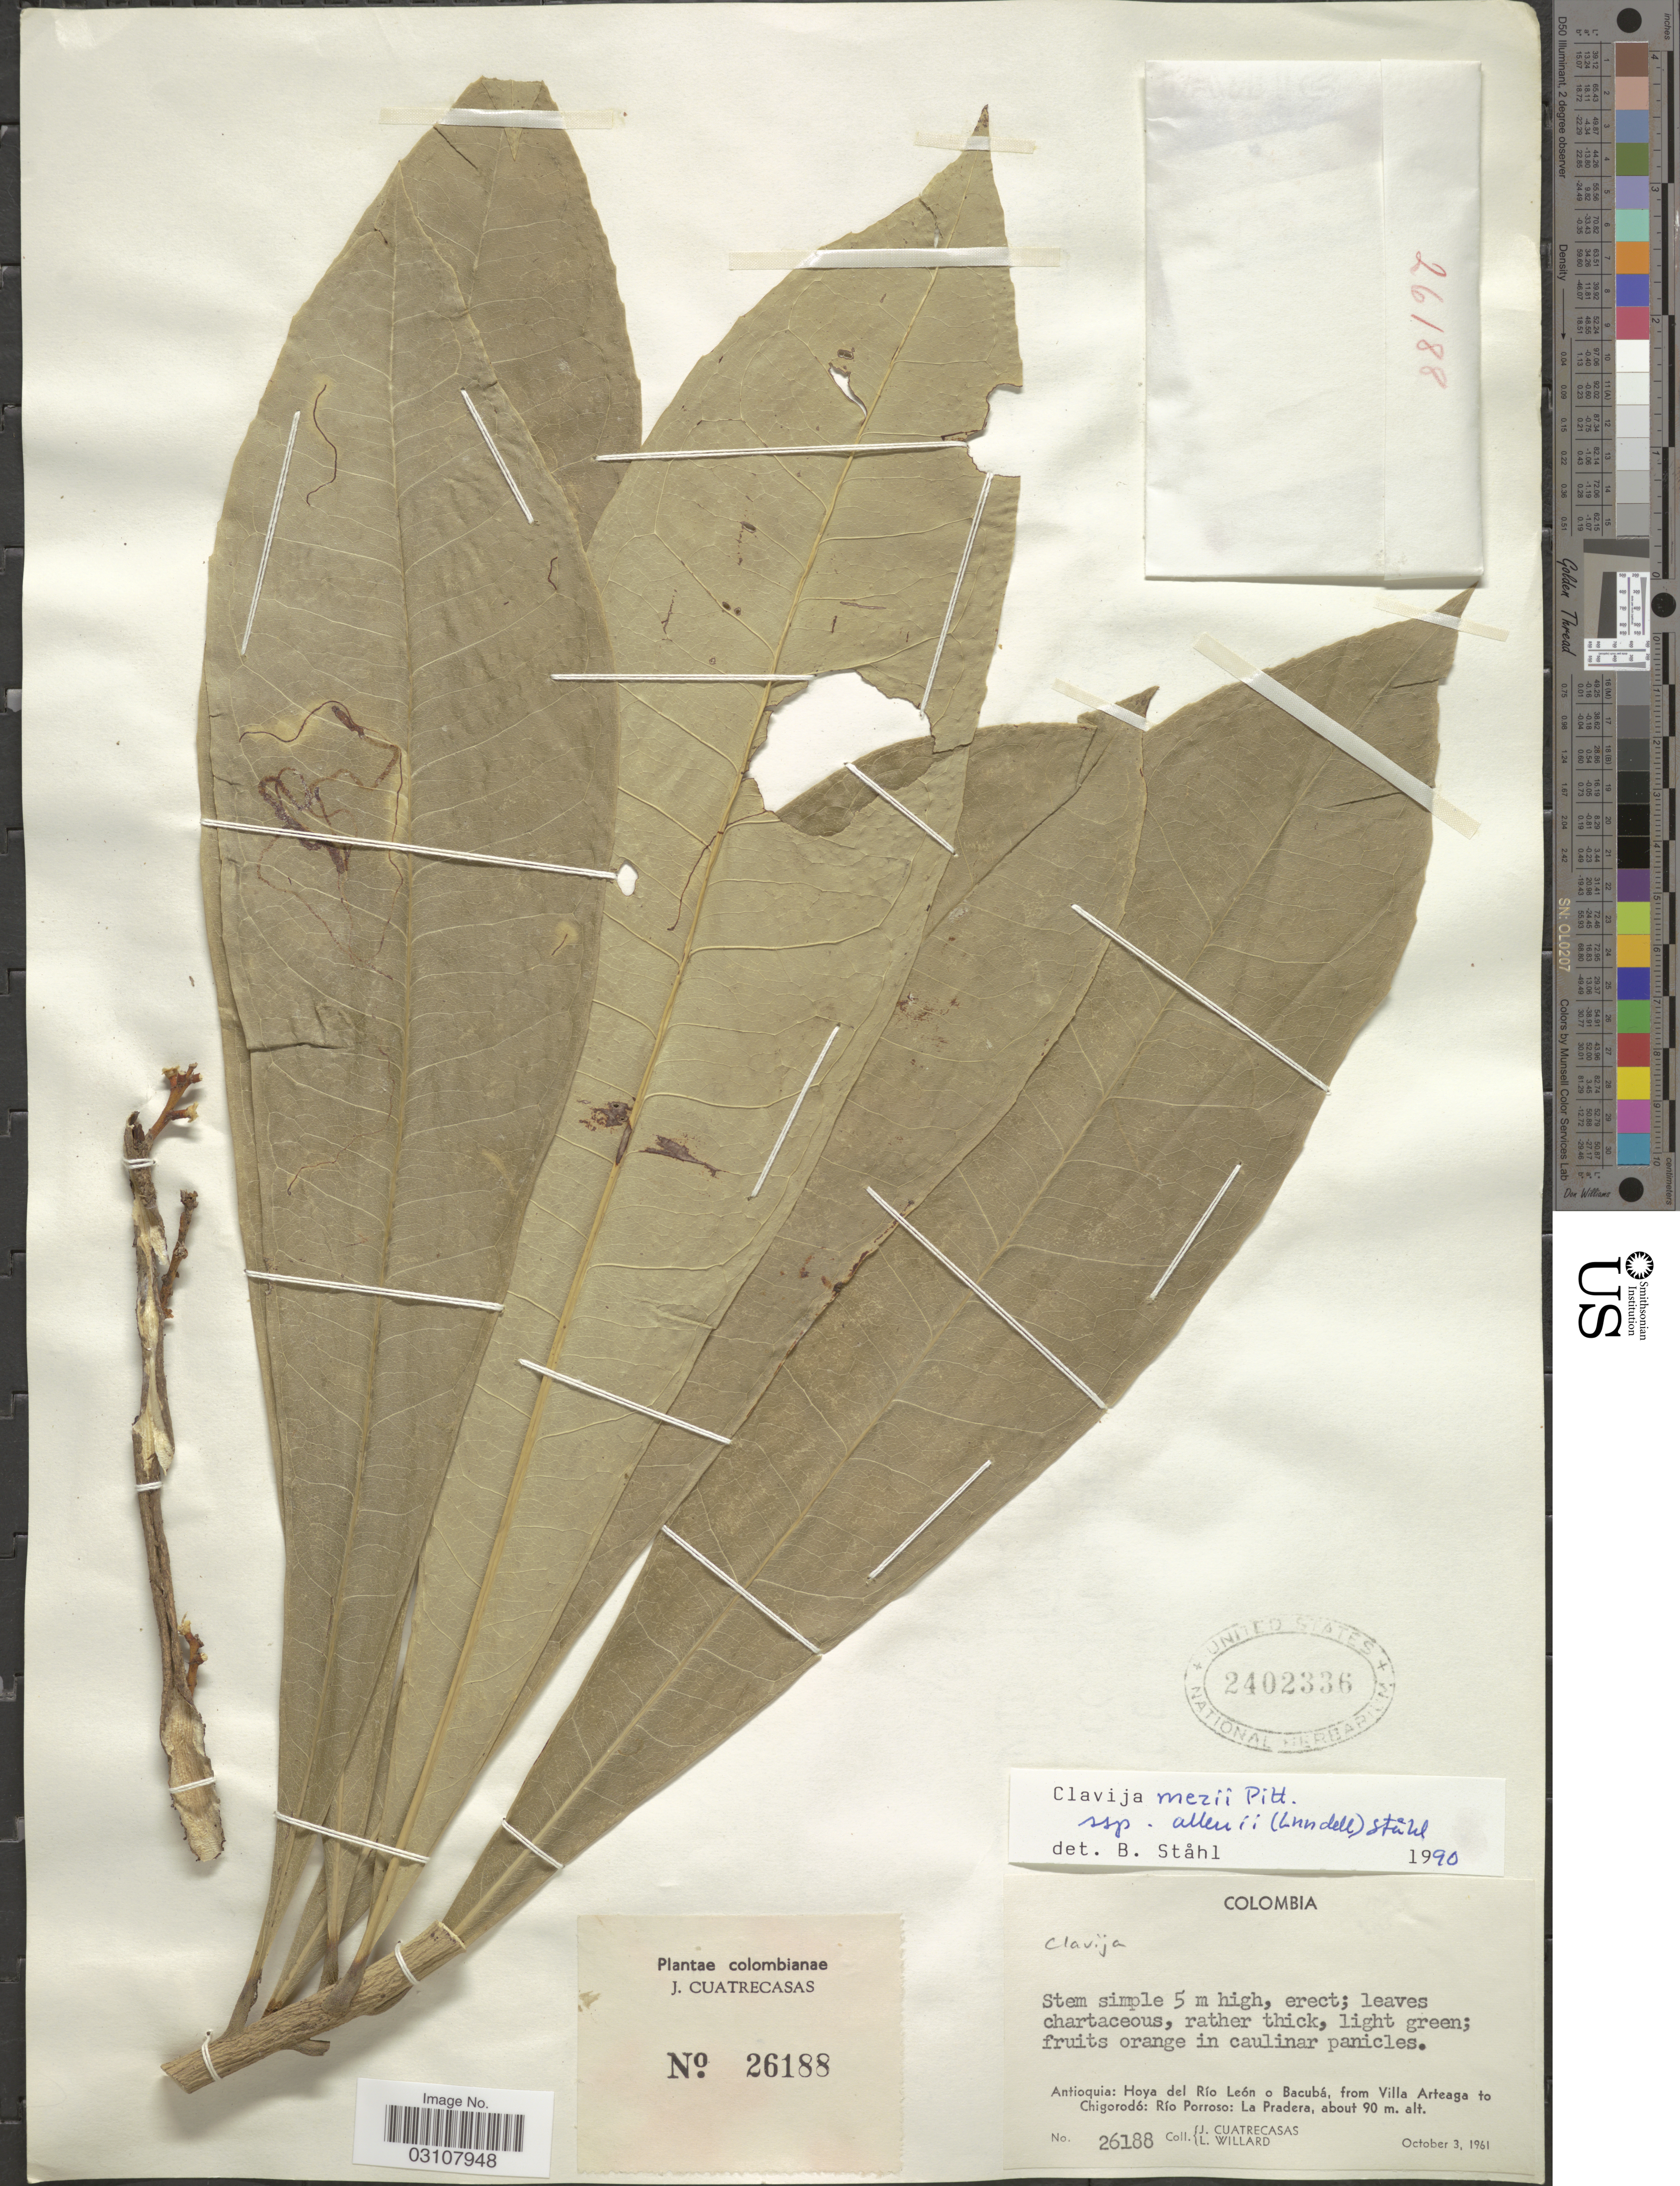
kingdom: Plantae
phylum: Tracheophyta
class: Magnoliopsida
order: Ericales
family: Primulaceae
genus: Clavija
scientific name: Clavija mezii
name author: Pittier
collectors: J. Cuatrecasas & L. Willard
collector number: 26188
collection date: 1961-10-03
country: Colombia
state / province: Antioquia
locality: Hoya del Río León o Bacubá, from Villa Arteaga to Chigorodó: Río Porroso: La Pradera.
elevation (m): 90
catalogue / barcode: US 2402336